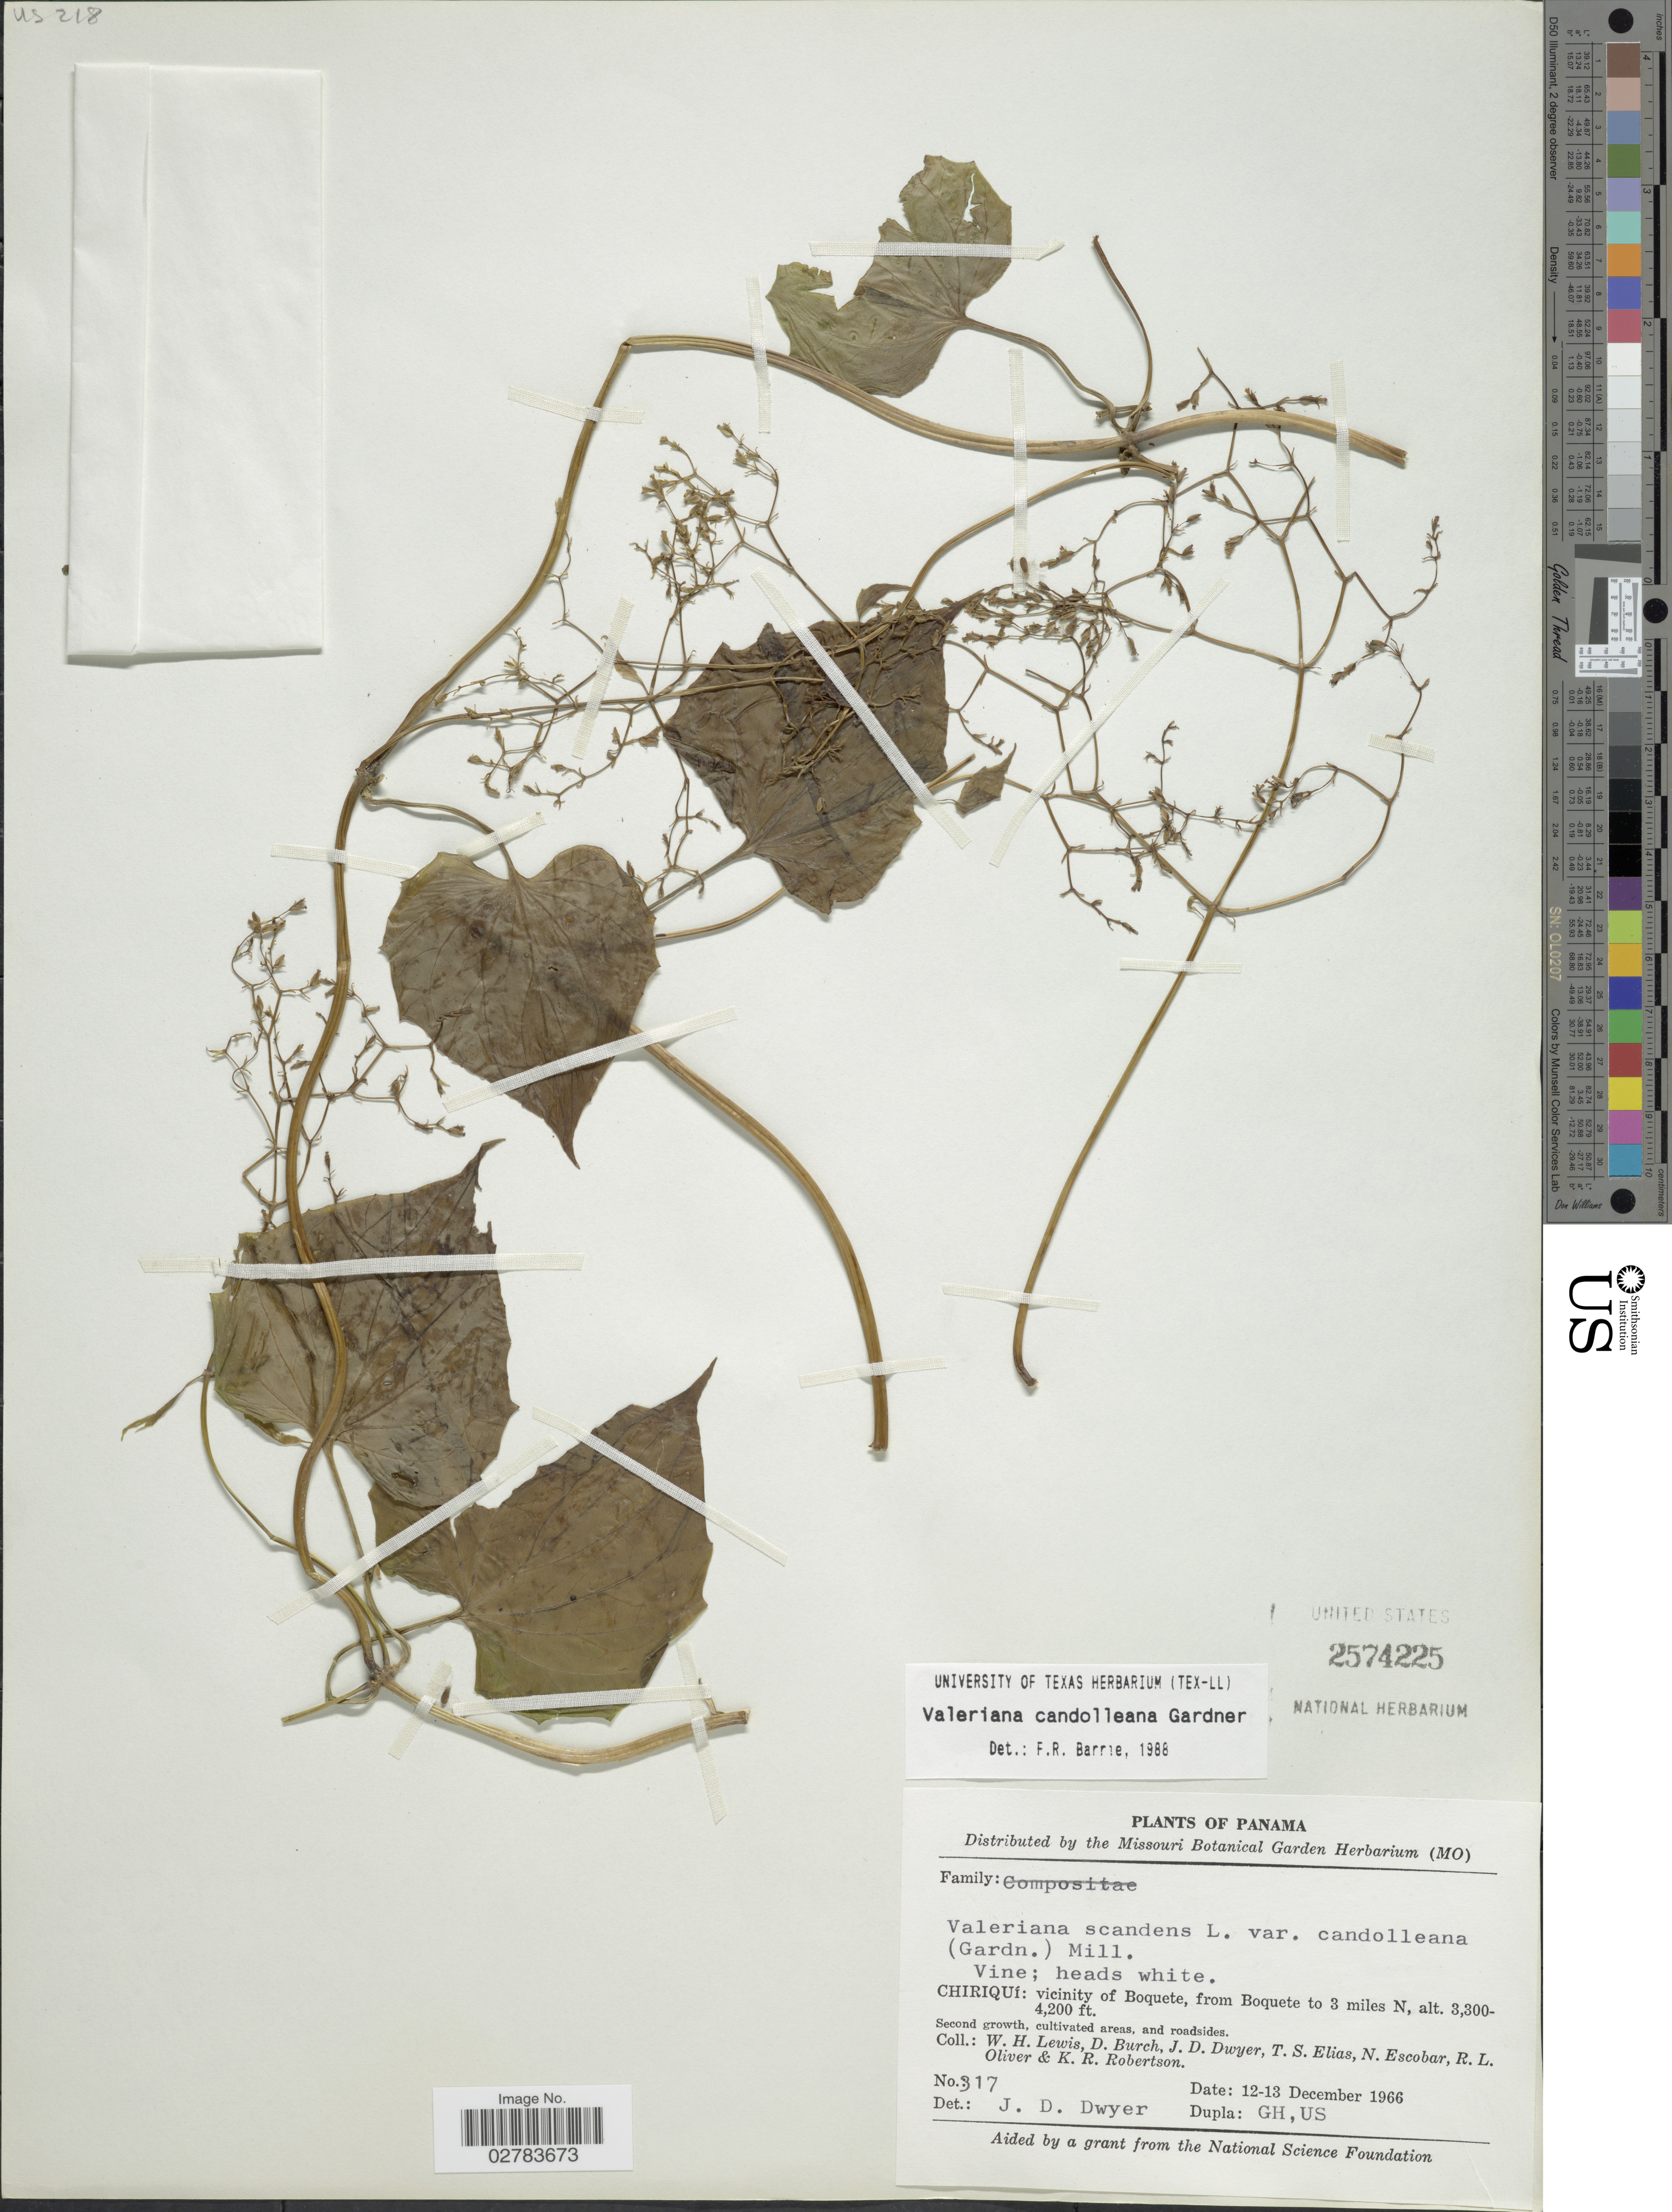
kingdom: Plantae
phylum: Tracheophyta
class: Magnoliopsida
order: Dipsacales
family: Caprifoliaceae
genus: Valeriana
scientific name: Valeriana candolleana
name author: Gardner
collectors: W. H. Lewis, D. Burch, J. D. Dwyer, T. S. Elias & et al.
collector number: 317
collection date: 1966-12-12/1966-12-13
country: Panama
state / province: Chiriqui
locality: Vicinity of Boquete, from Boquete to 3 miles N.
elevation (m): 1006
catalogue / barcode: US 2574225